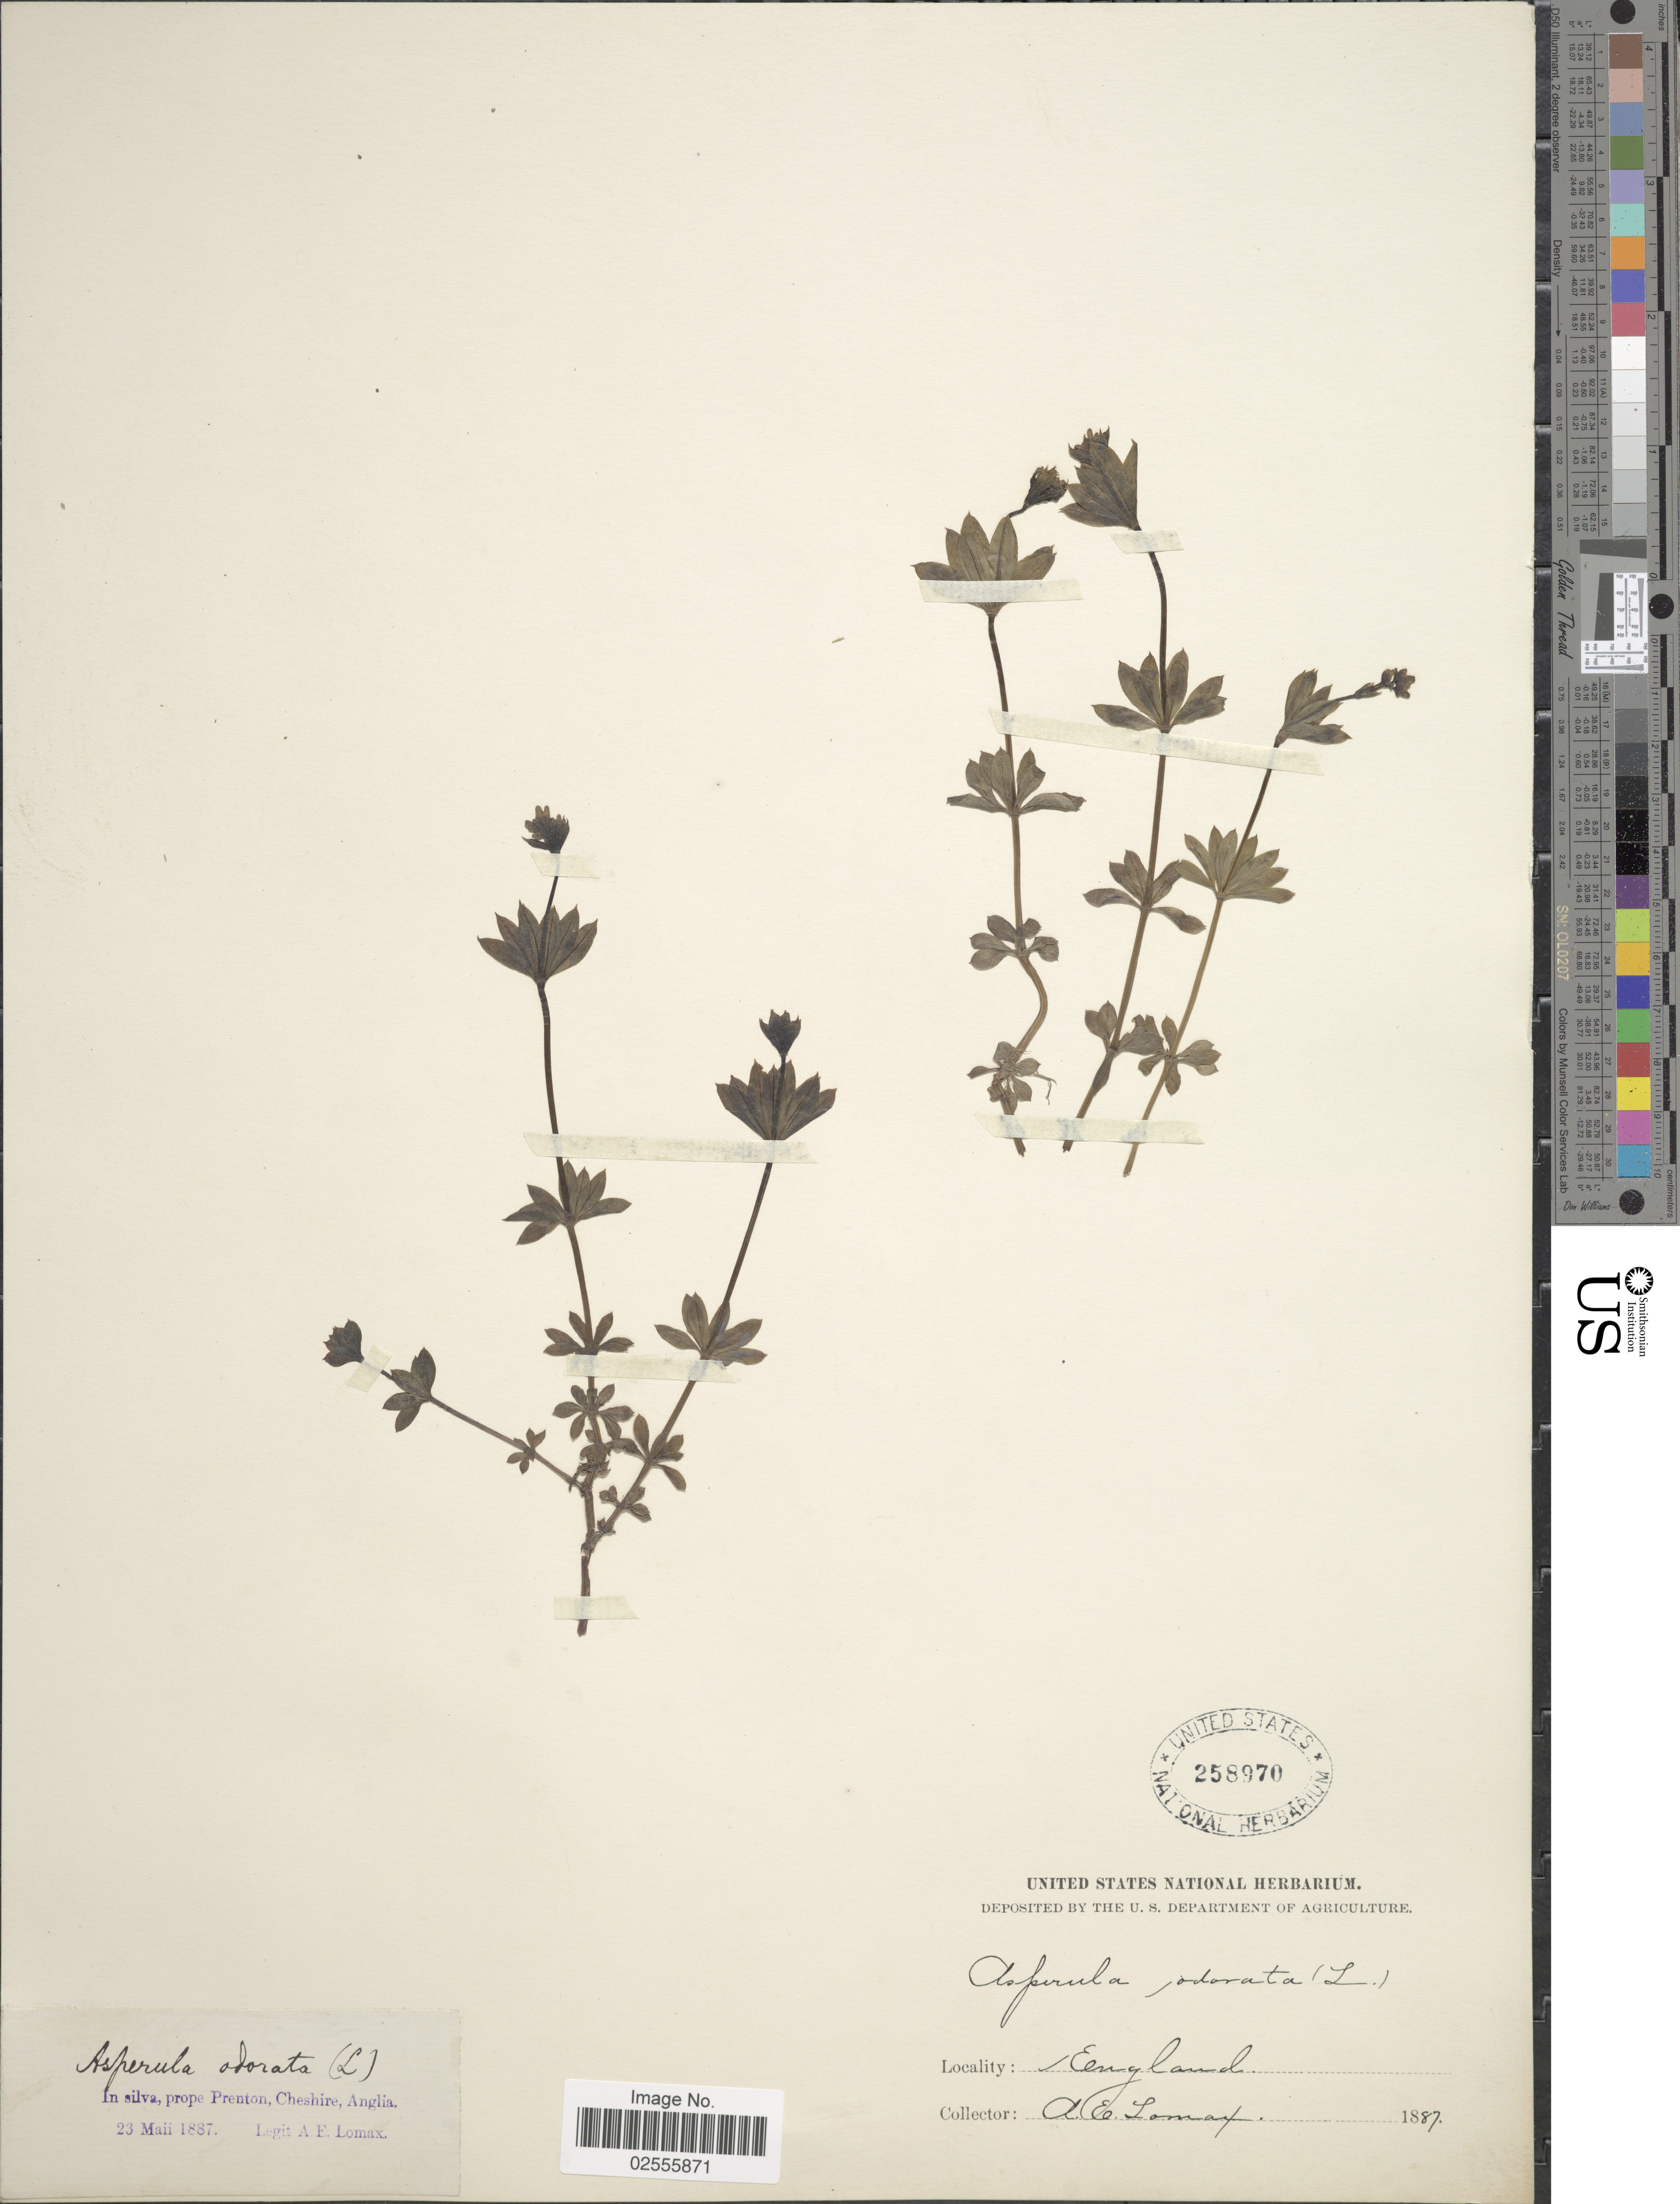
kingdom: Plantae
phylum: Tracheophyta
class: Magnoliopsida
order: Gentianales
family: Rubiaceae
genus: Asperula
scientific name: Asperula odorata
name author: L.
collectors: A. Lomax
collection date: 1887-05-23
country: United Kingdom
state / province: England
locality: England, In silva, prope Prenton, Cheshire, Anglia.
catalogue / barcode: US 258970